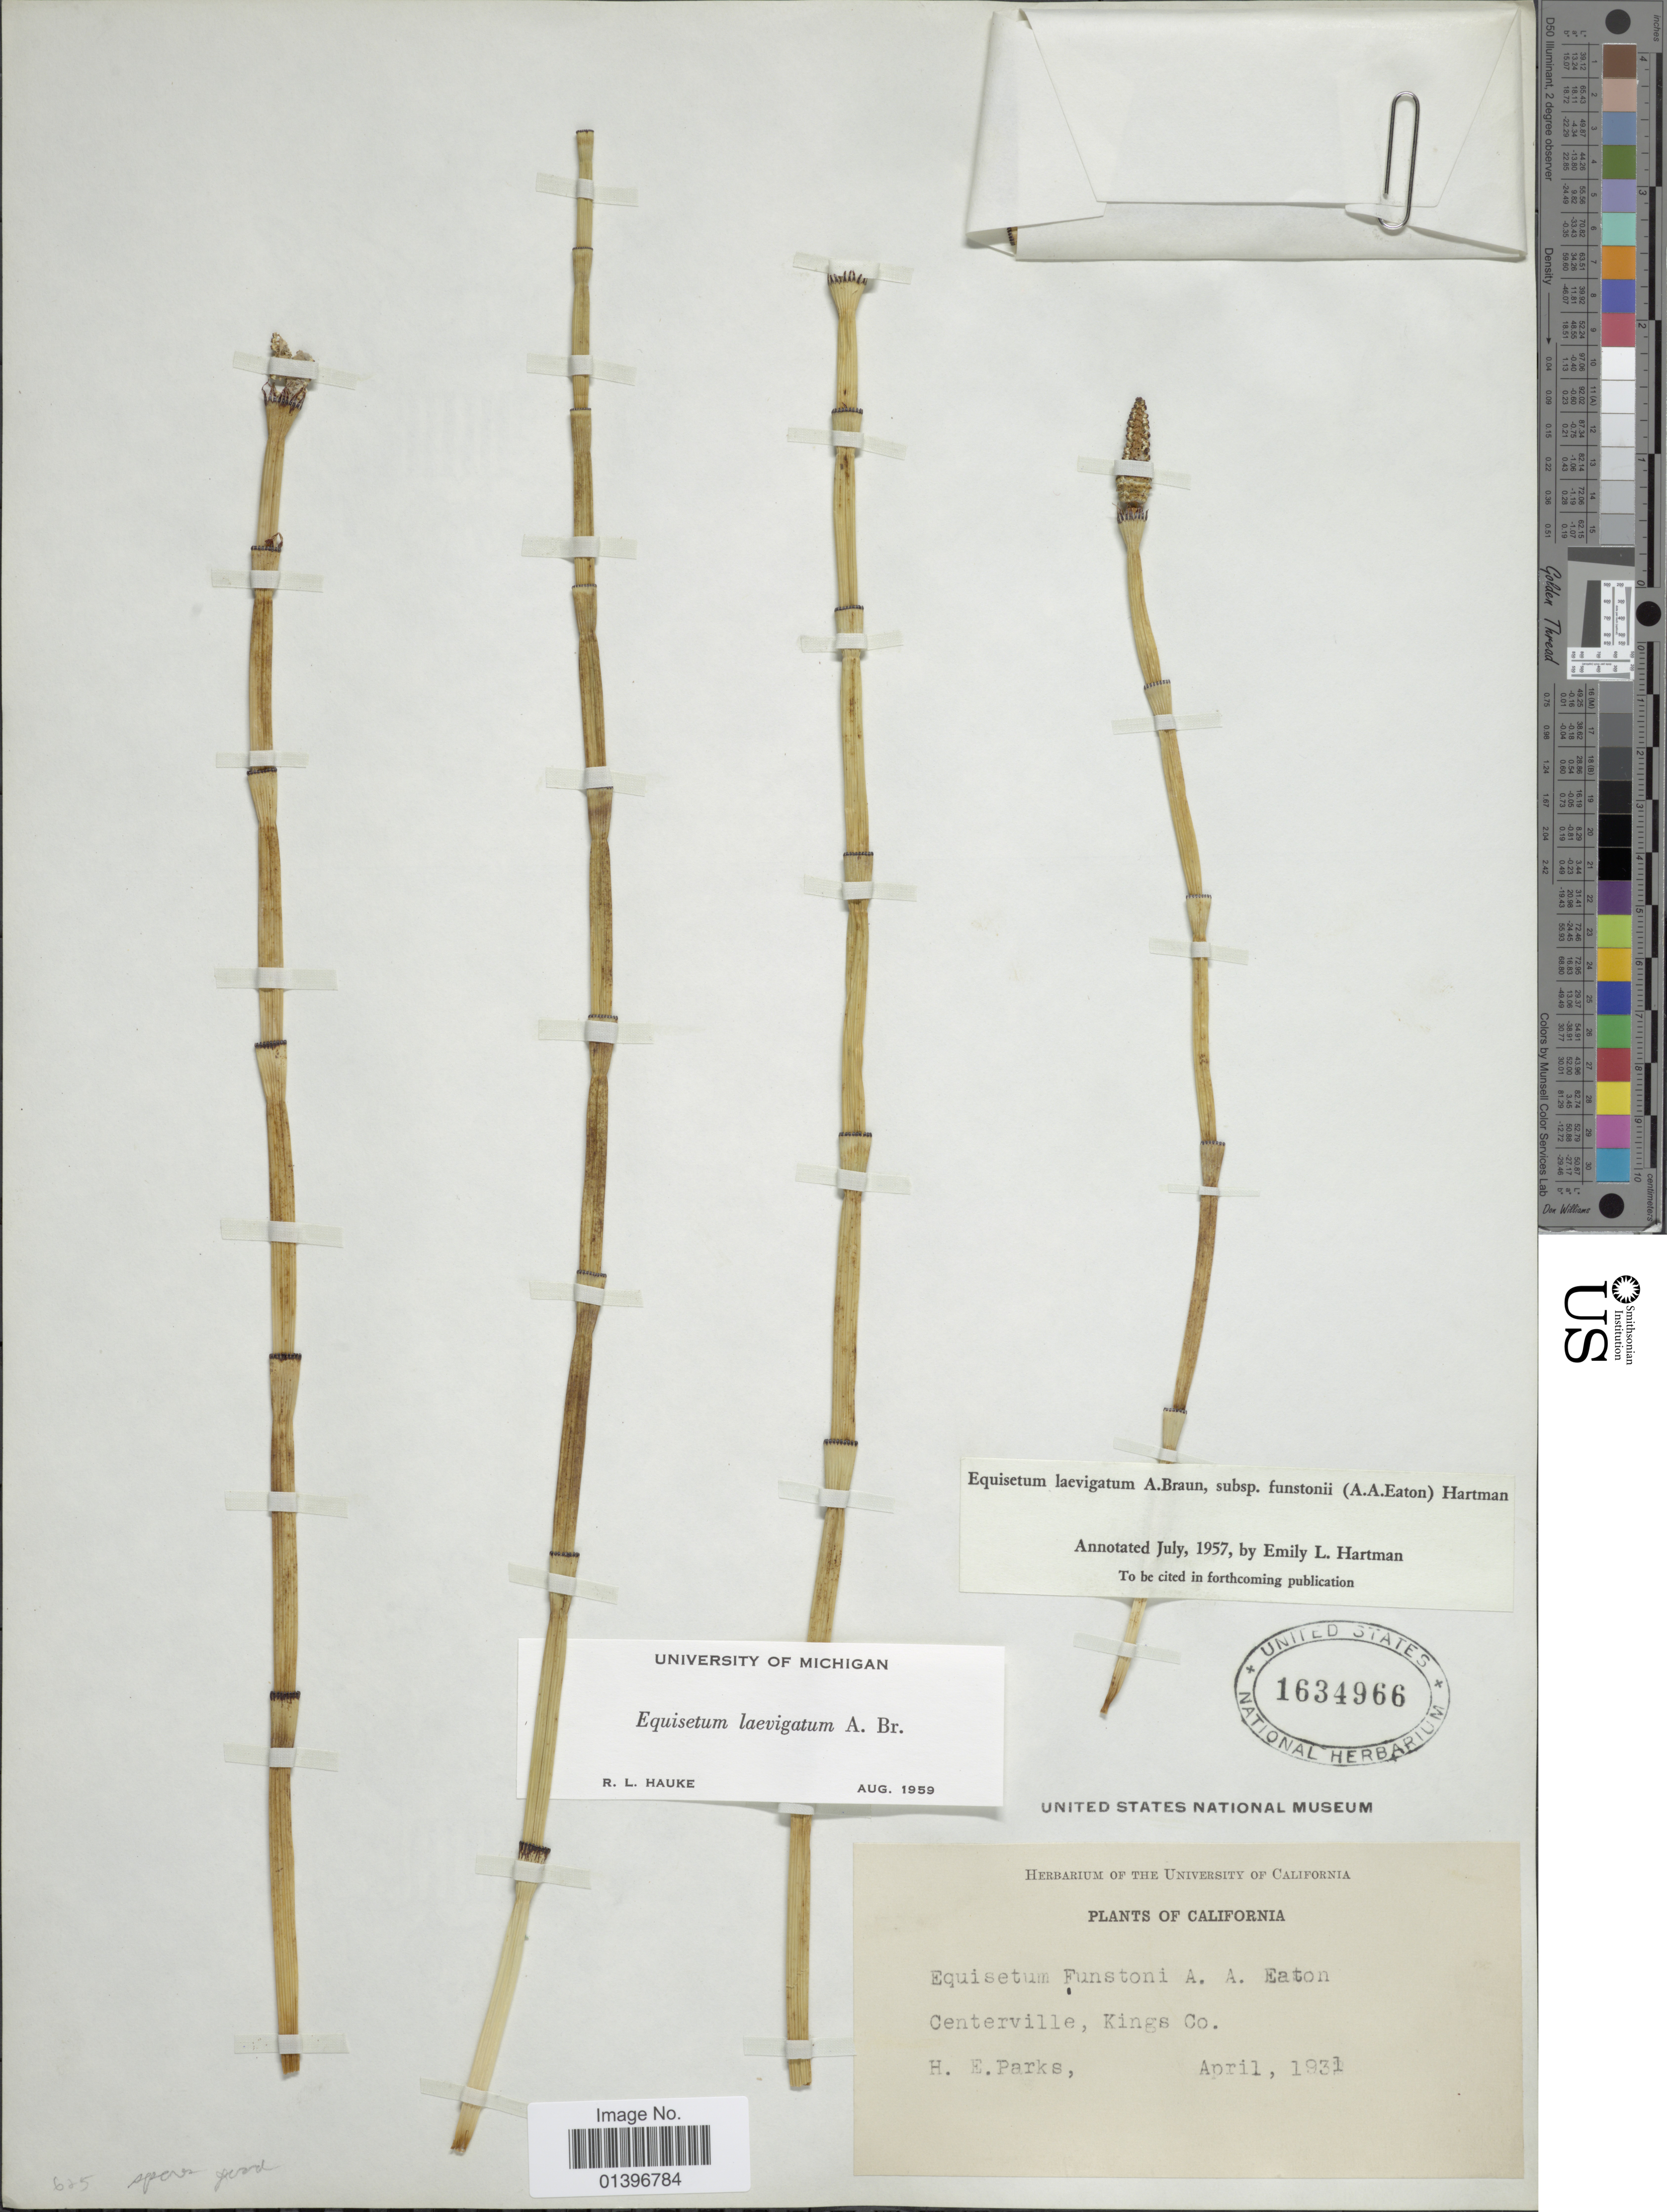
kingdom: Plantae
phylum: Tracheophyta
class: Polypodiopsida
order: Equisetales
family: Equisetaceae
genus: Equisetum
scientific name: Equisetum laevigatum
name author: A. Braun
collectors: H. E. Parks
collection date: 1931-04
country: United States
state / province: California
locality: Centerville, Kings Co.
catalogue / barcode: US 1634966